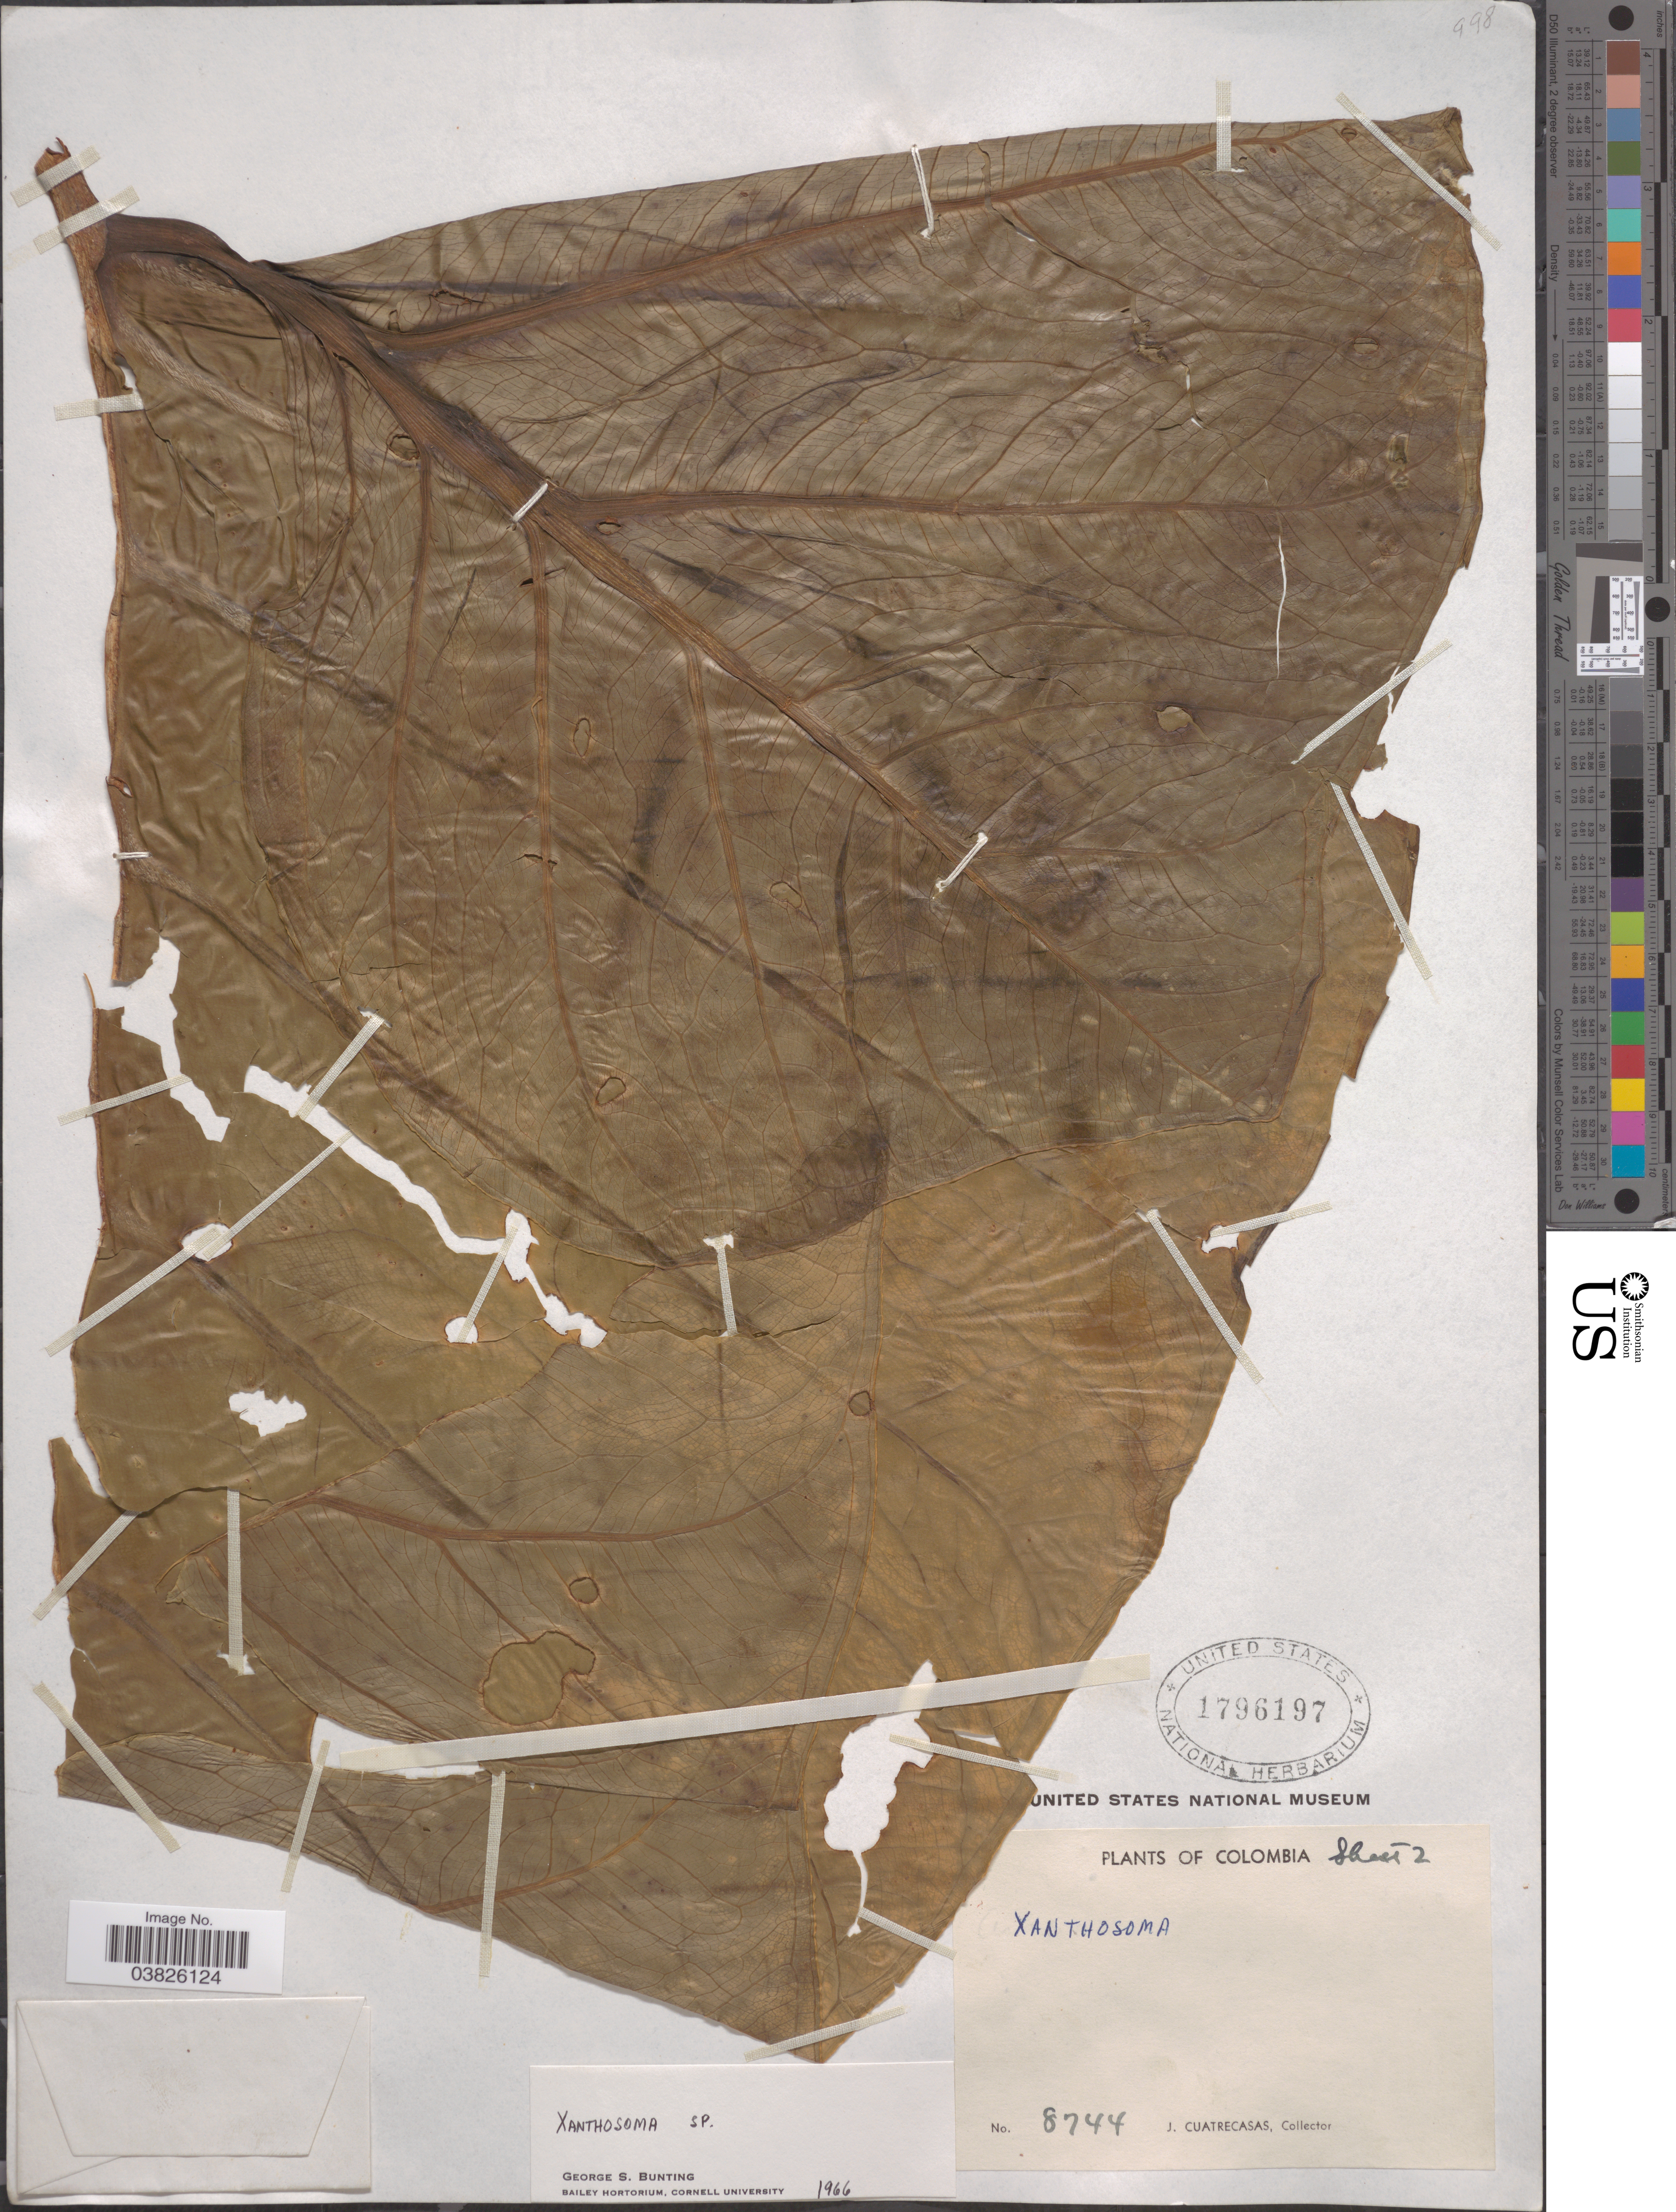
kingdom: Plantae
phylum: Tracheophyta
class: Liliopsida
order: Alismatales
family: Araceae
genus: Xanthosoma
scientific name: Xanthosoma sp.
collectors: J. Cuatrecasas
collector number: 8744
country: Colombia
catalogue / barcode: US 1796197